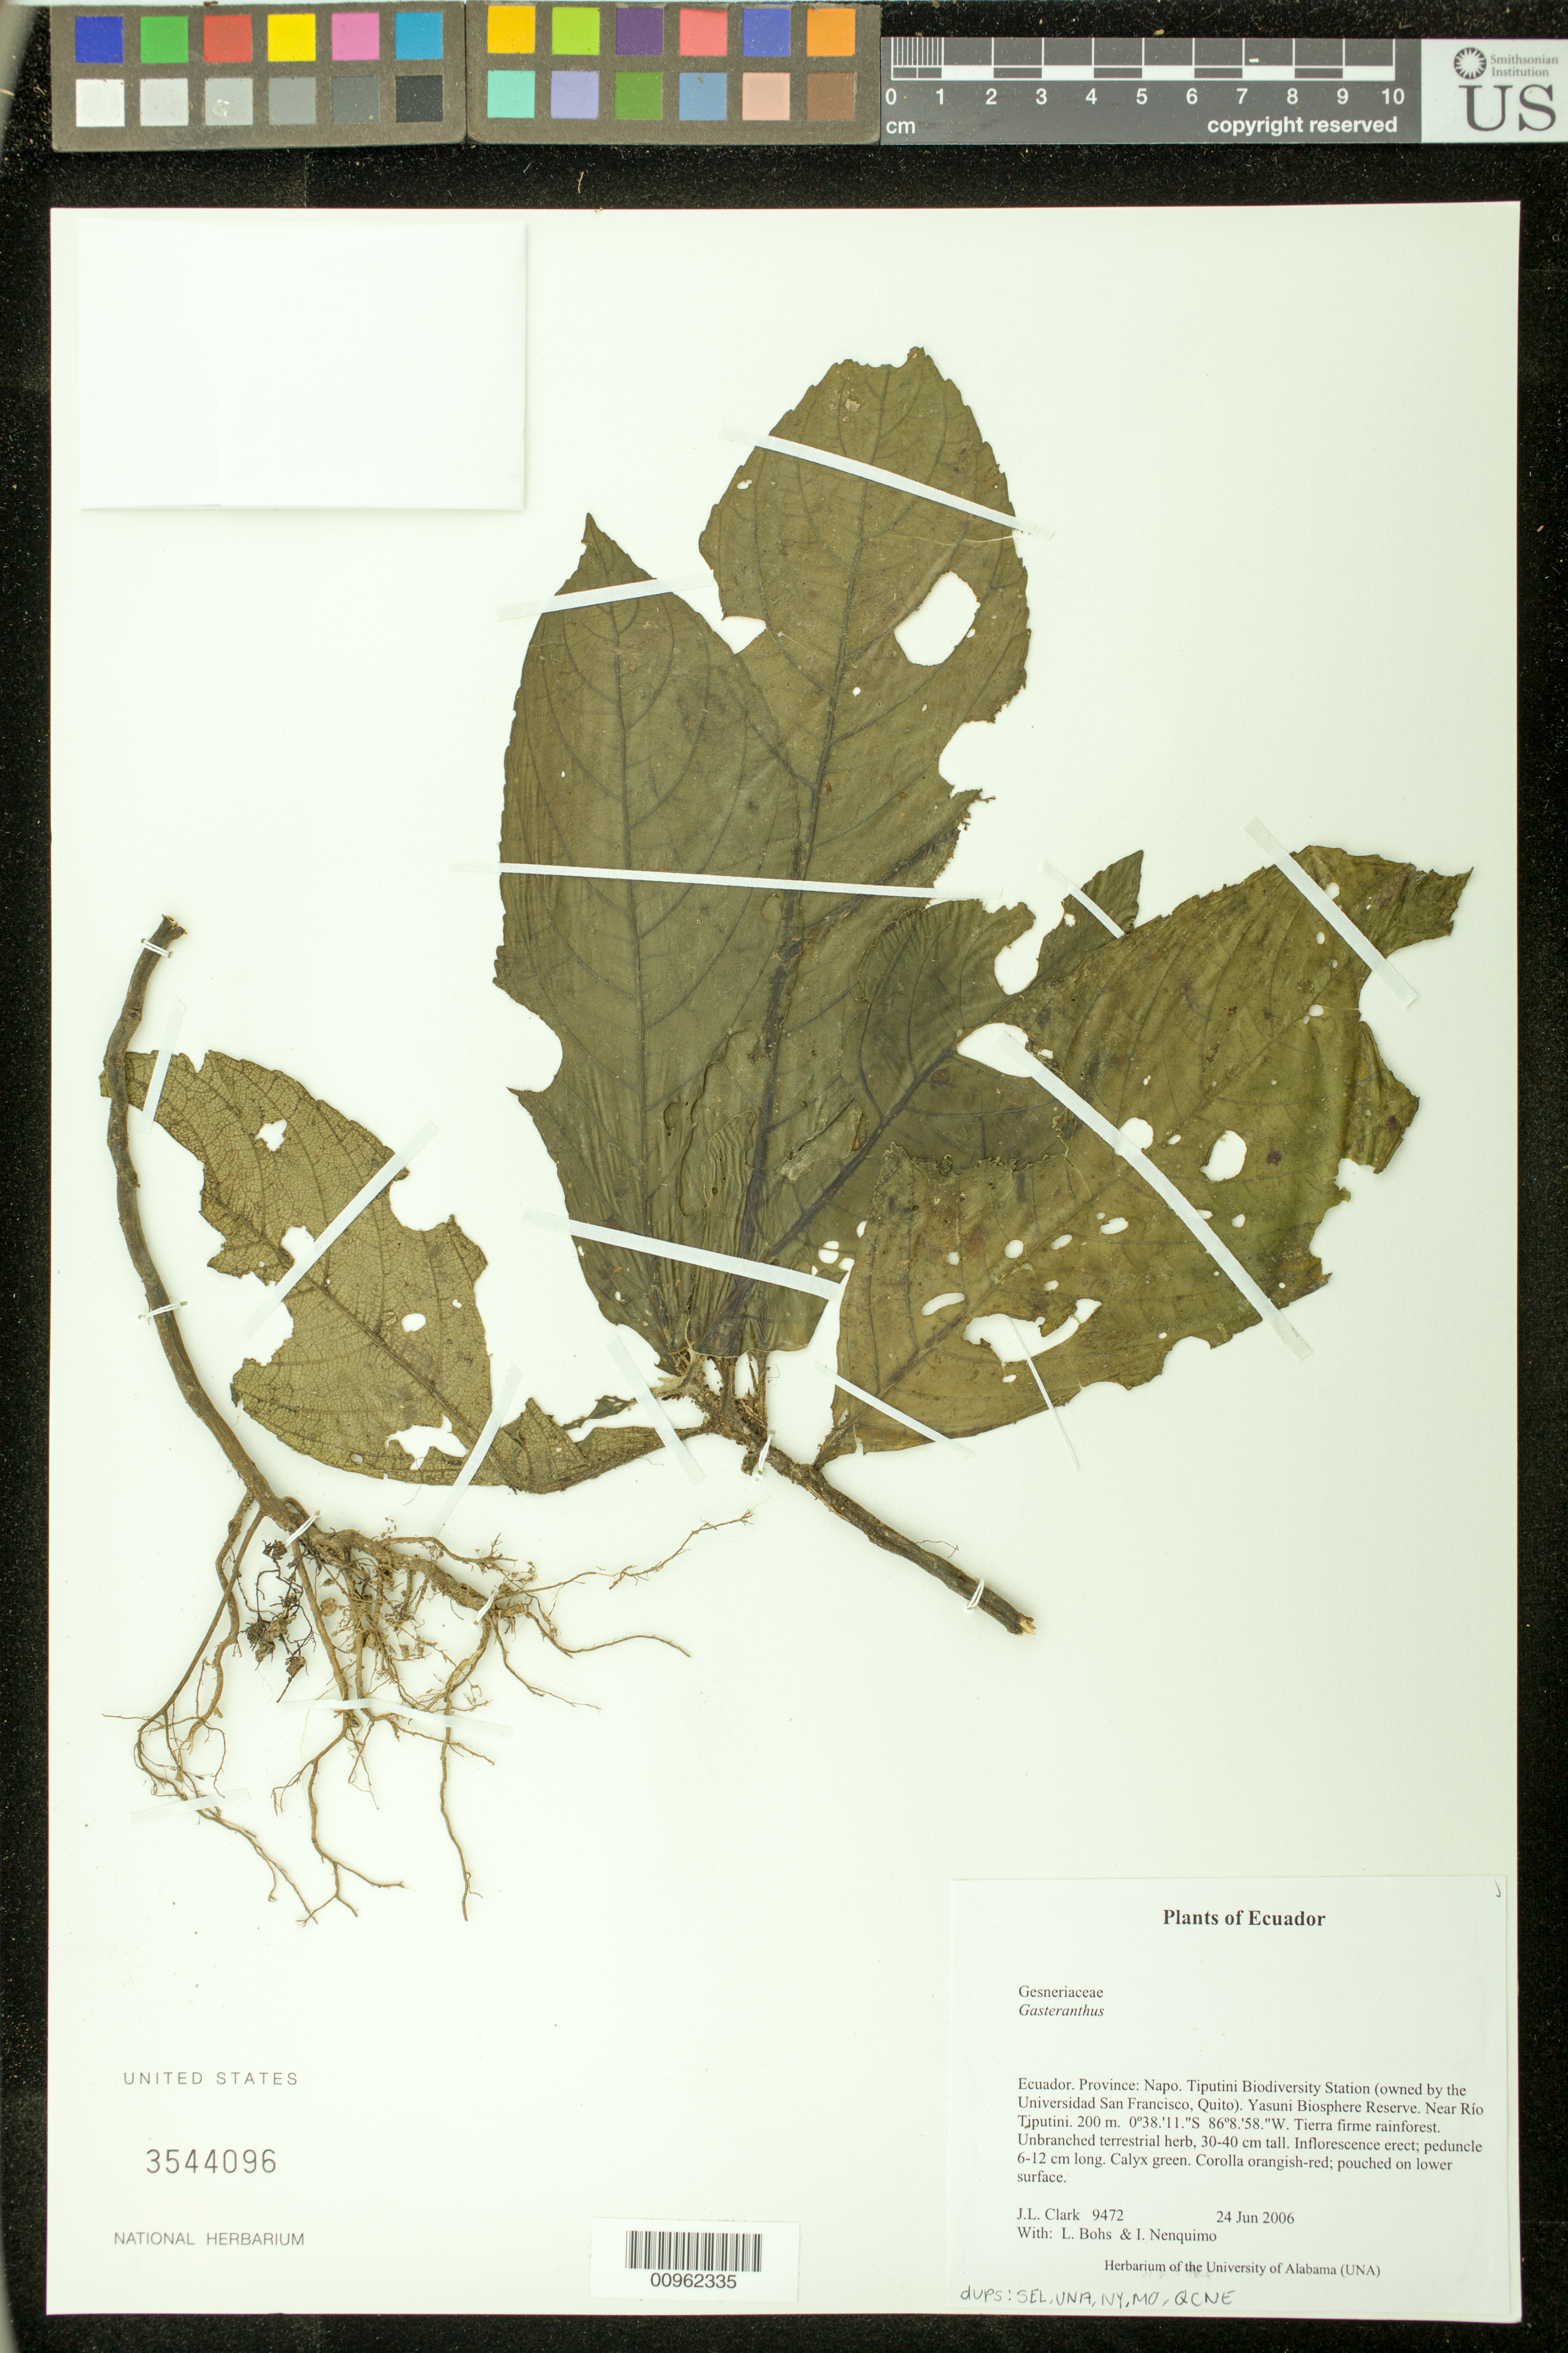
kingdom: Plantae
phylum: Tracheophyta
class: Magnoliopsida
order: Lamiales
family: Gesneriaceae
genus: Gasteranthus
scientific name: Gasteranthus sp.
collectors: J. L. Clark, L. A. Bohs & I. Nenquimo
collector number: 9472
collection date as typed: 24 Jun 2006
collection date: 2006-06-24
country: Ecuador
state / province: Napo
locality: Tiputini Biodiversity Station (owned by the Universidad San Francisco, Quito). Yasuni Biosphere Reserve. Near Río Tiputini.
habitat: Tierra firme rainforest.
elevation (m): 200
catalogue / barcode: US 3544096